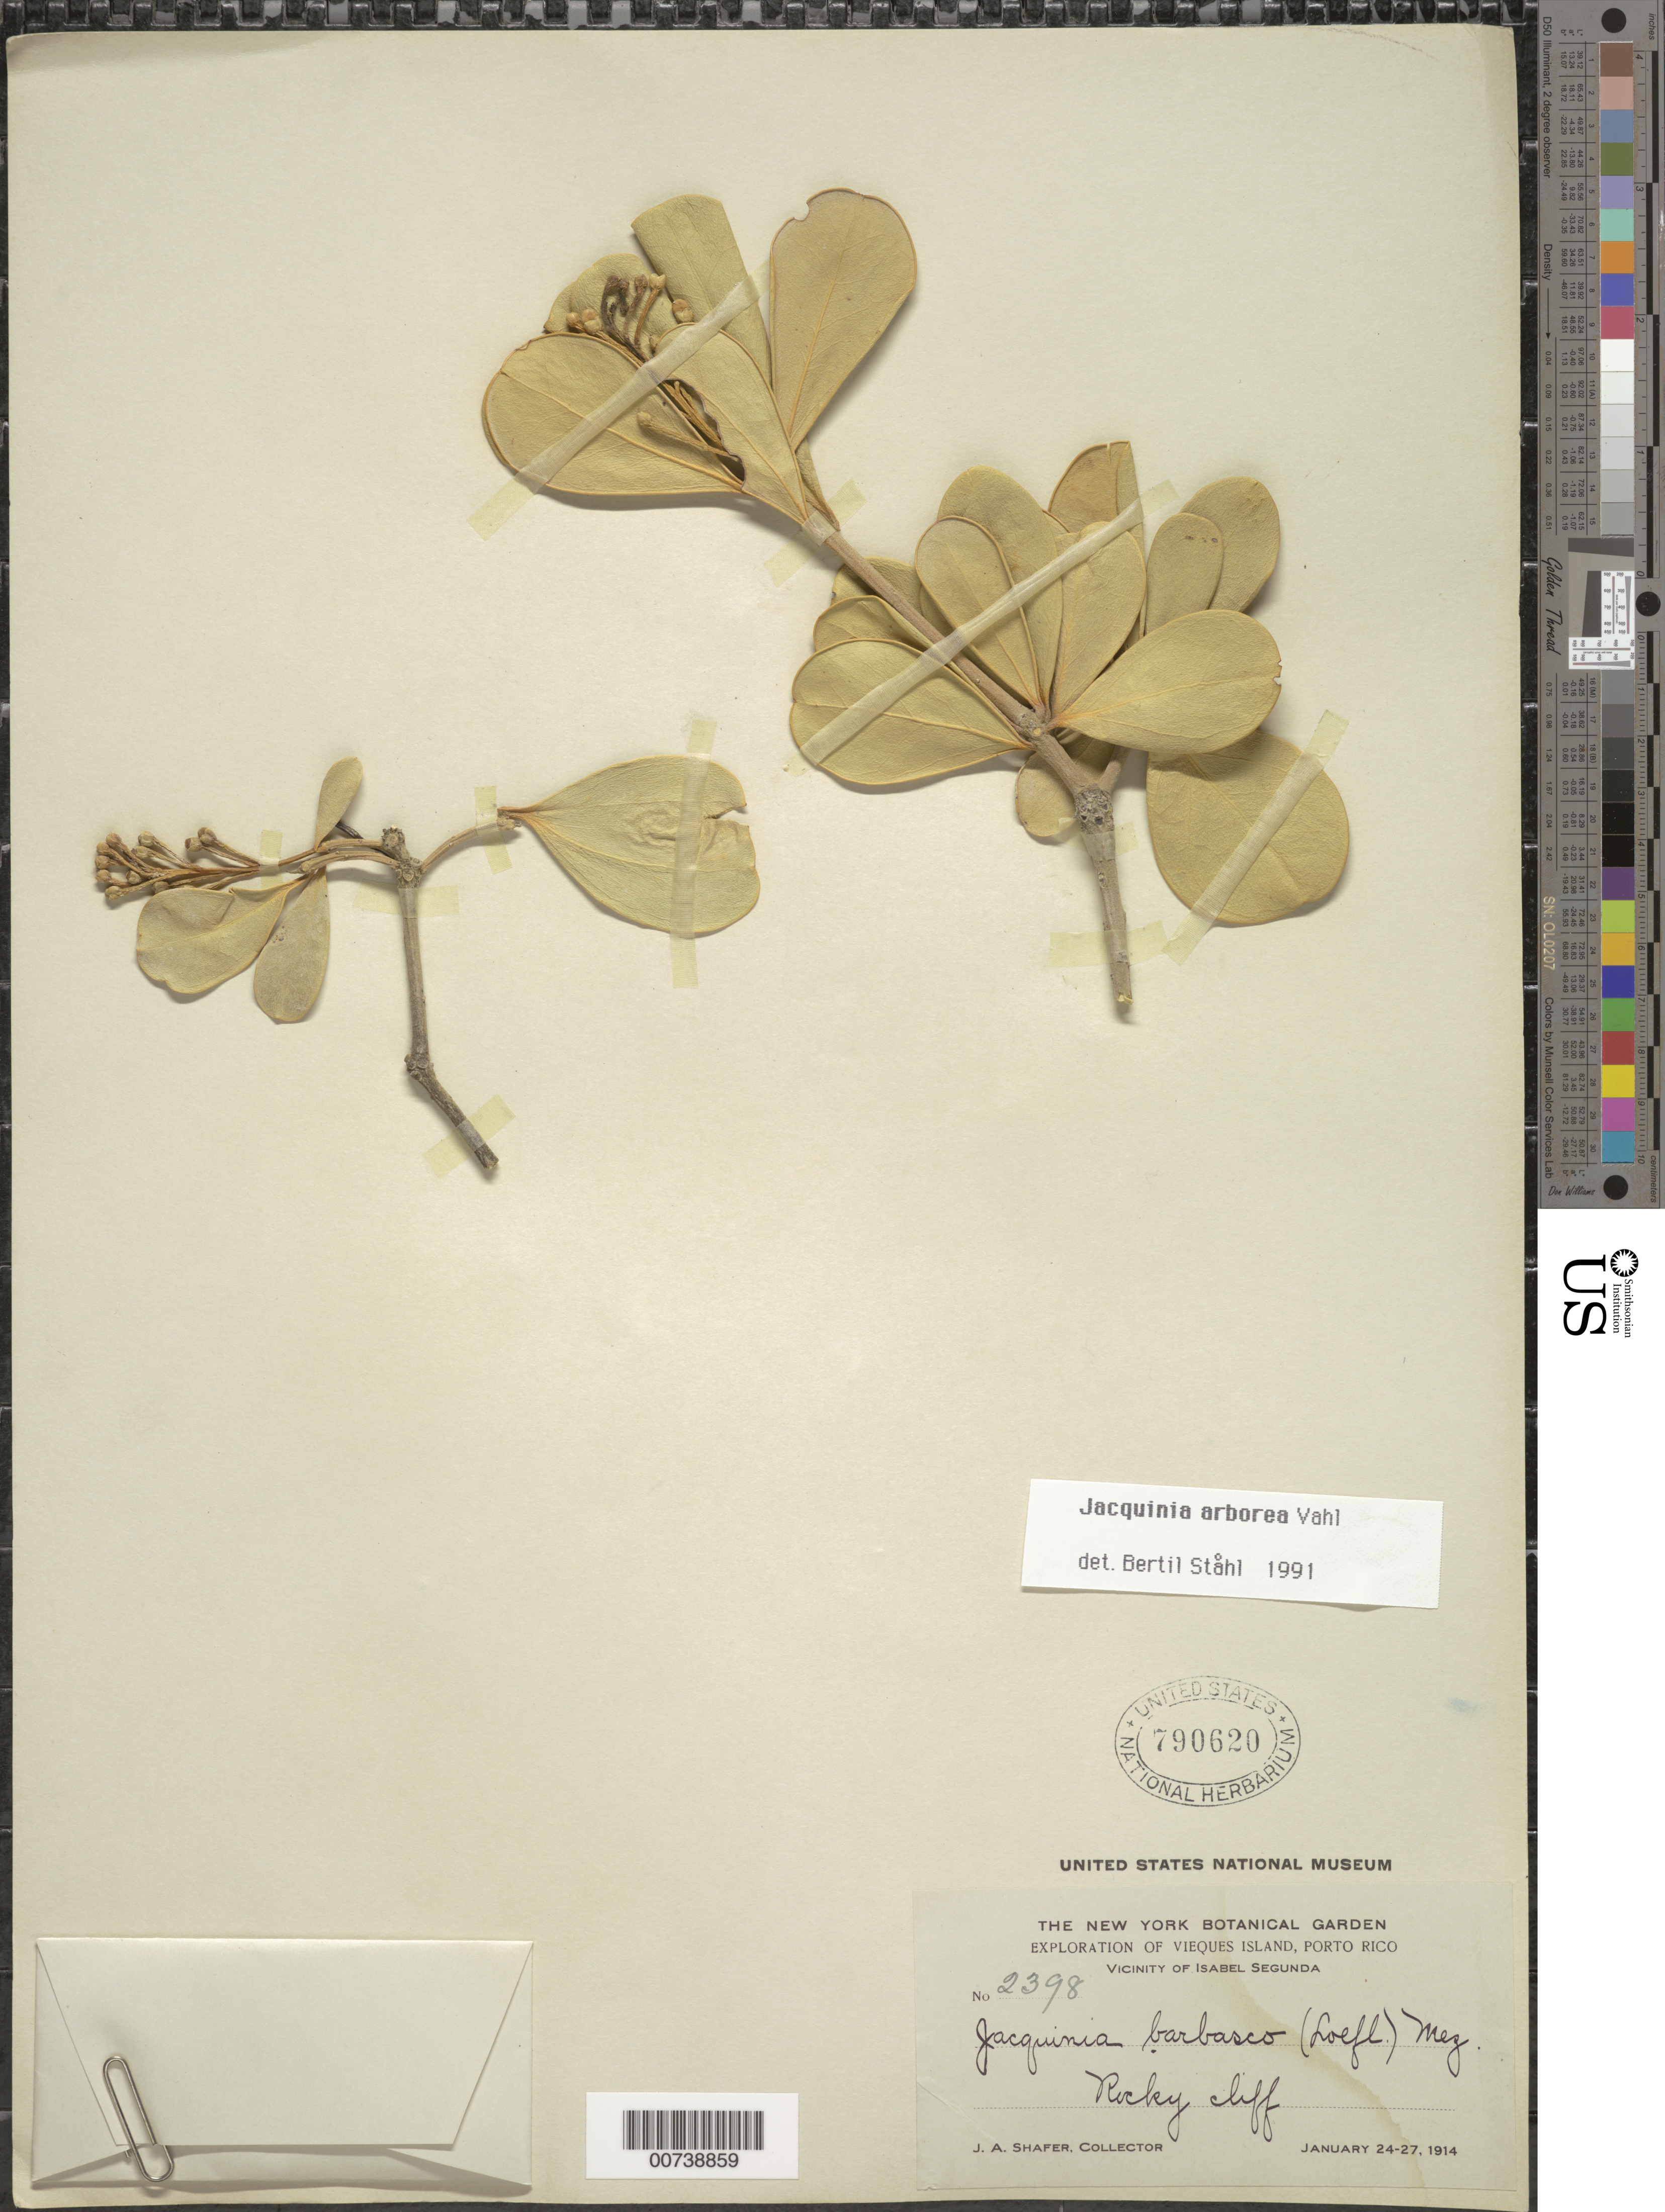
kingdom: Plantae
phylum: Tracheophyta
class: Magnoliopsida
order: Ericales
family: Primulaceae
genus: Jacquinia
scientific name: Jacquinia arborea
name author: Vahl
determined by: Ståhl, B.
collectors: J. A. Shafer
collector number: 2398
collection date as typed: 24 Jan 1914 to 27 Jan 1914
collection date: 1914-01-24/1914-01-27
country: Puerto Rico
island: Vieques I.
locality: vicinity of Isabel Segunda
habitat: Rocky cliff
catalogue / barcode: US 790620